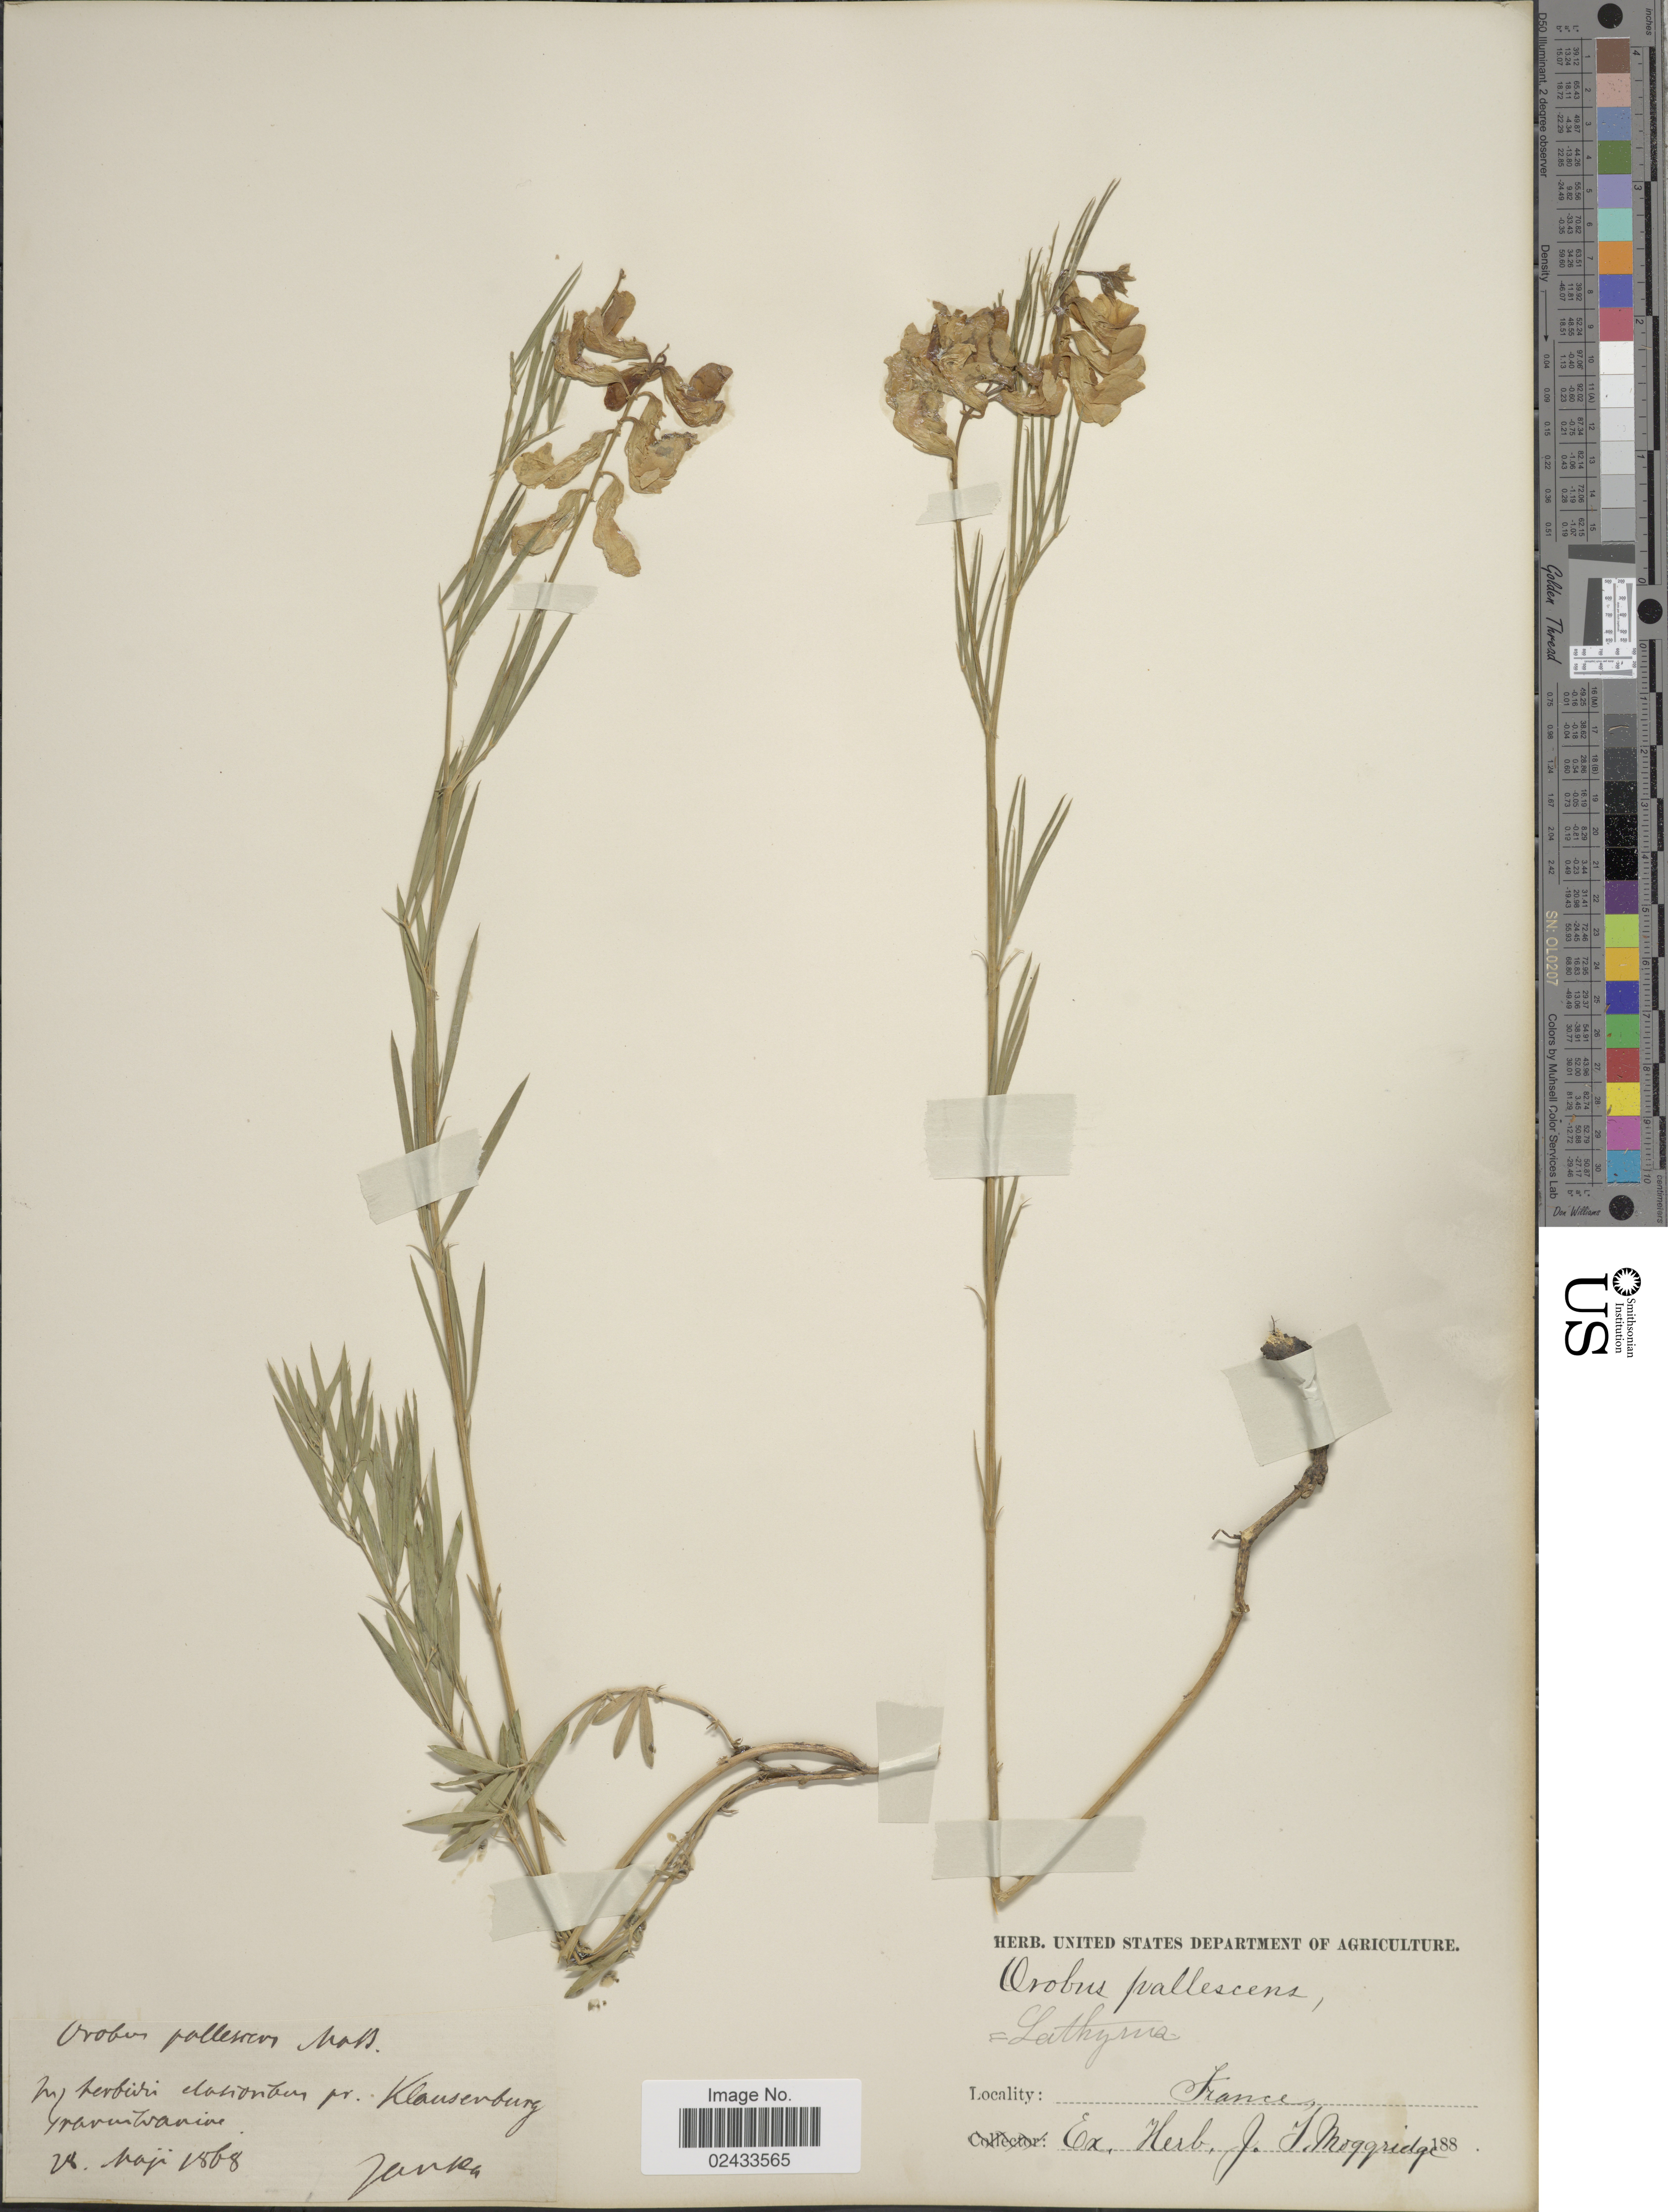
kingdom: Plantae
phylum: Tracheophyta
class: Magnoliopsida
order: Fabales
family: Fabaceae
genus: Lathyrus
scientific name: Lathyrus pallescens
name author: (M. Bieb.) K. Koch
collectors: V. Janka von Bulcs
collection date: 1868-05-28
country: France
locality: Klausenburg pr [illegible text] ine [interpreted]. France,